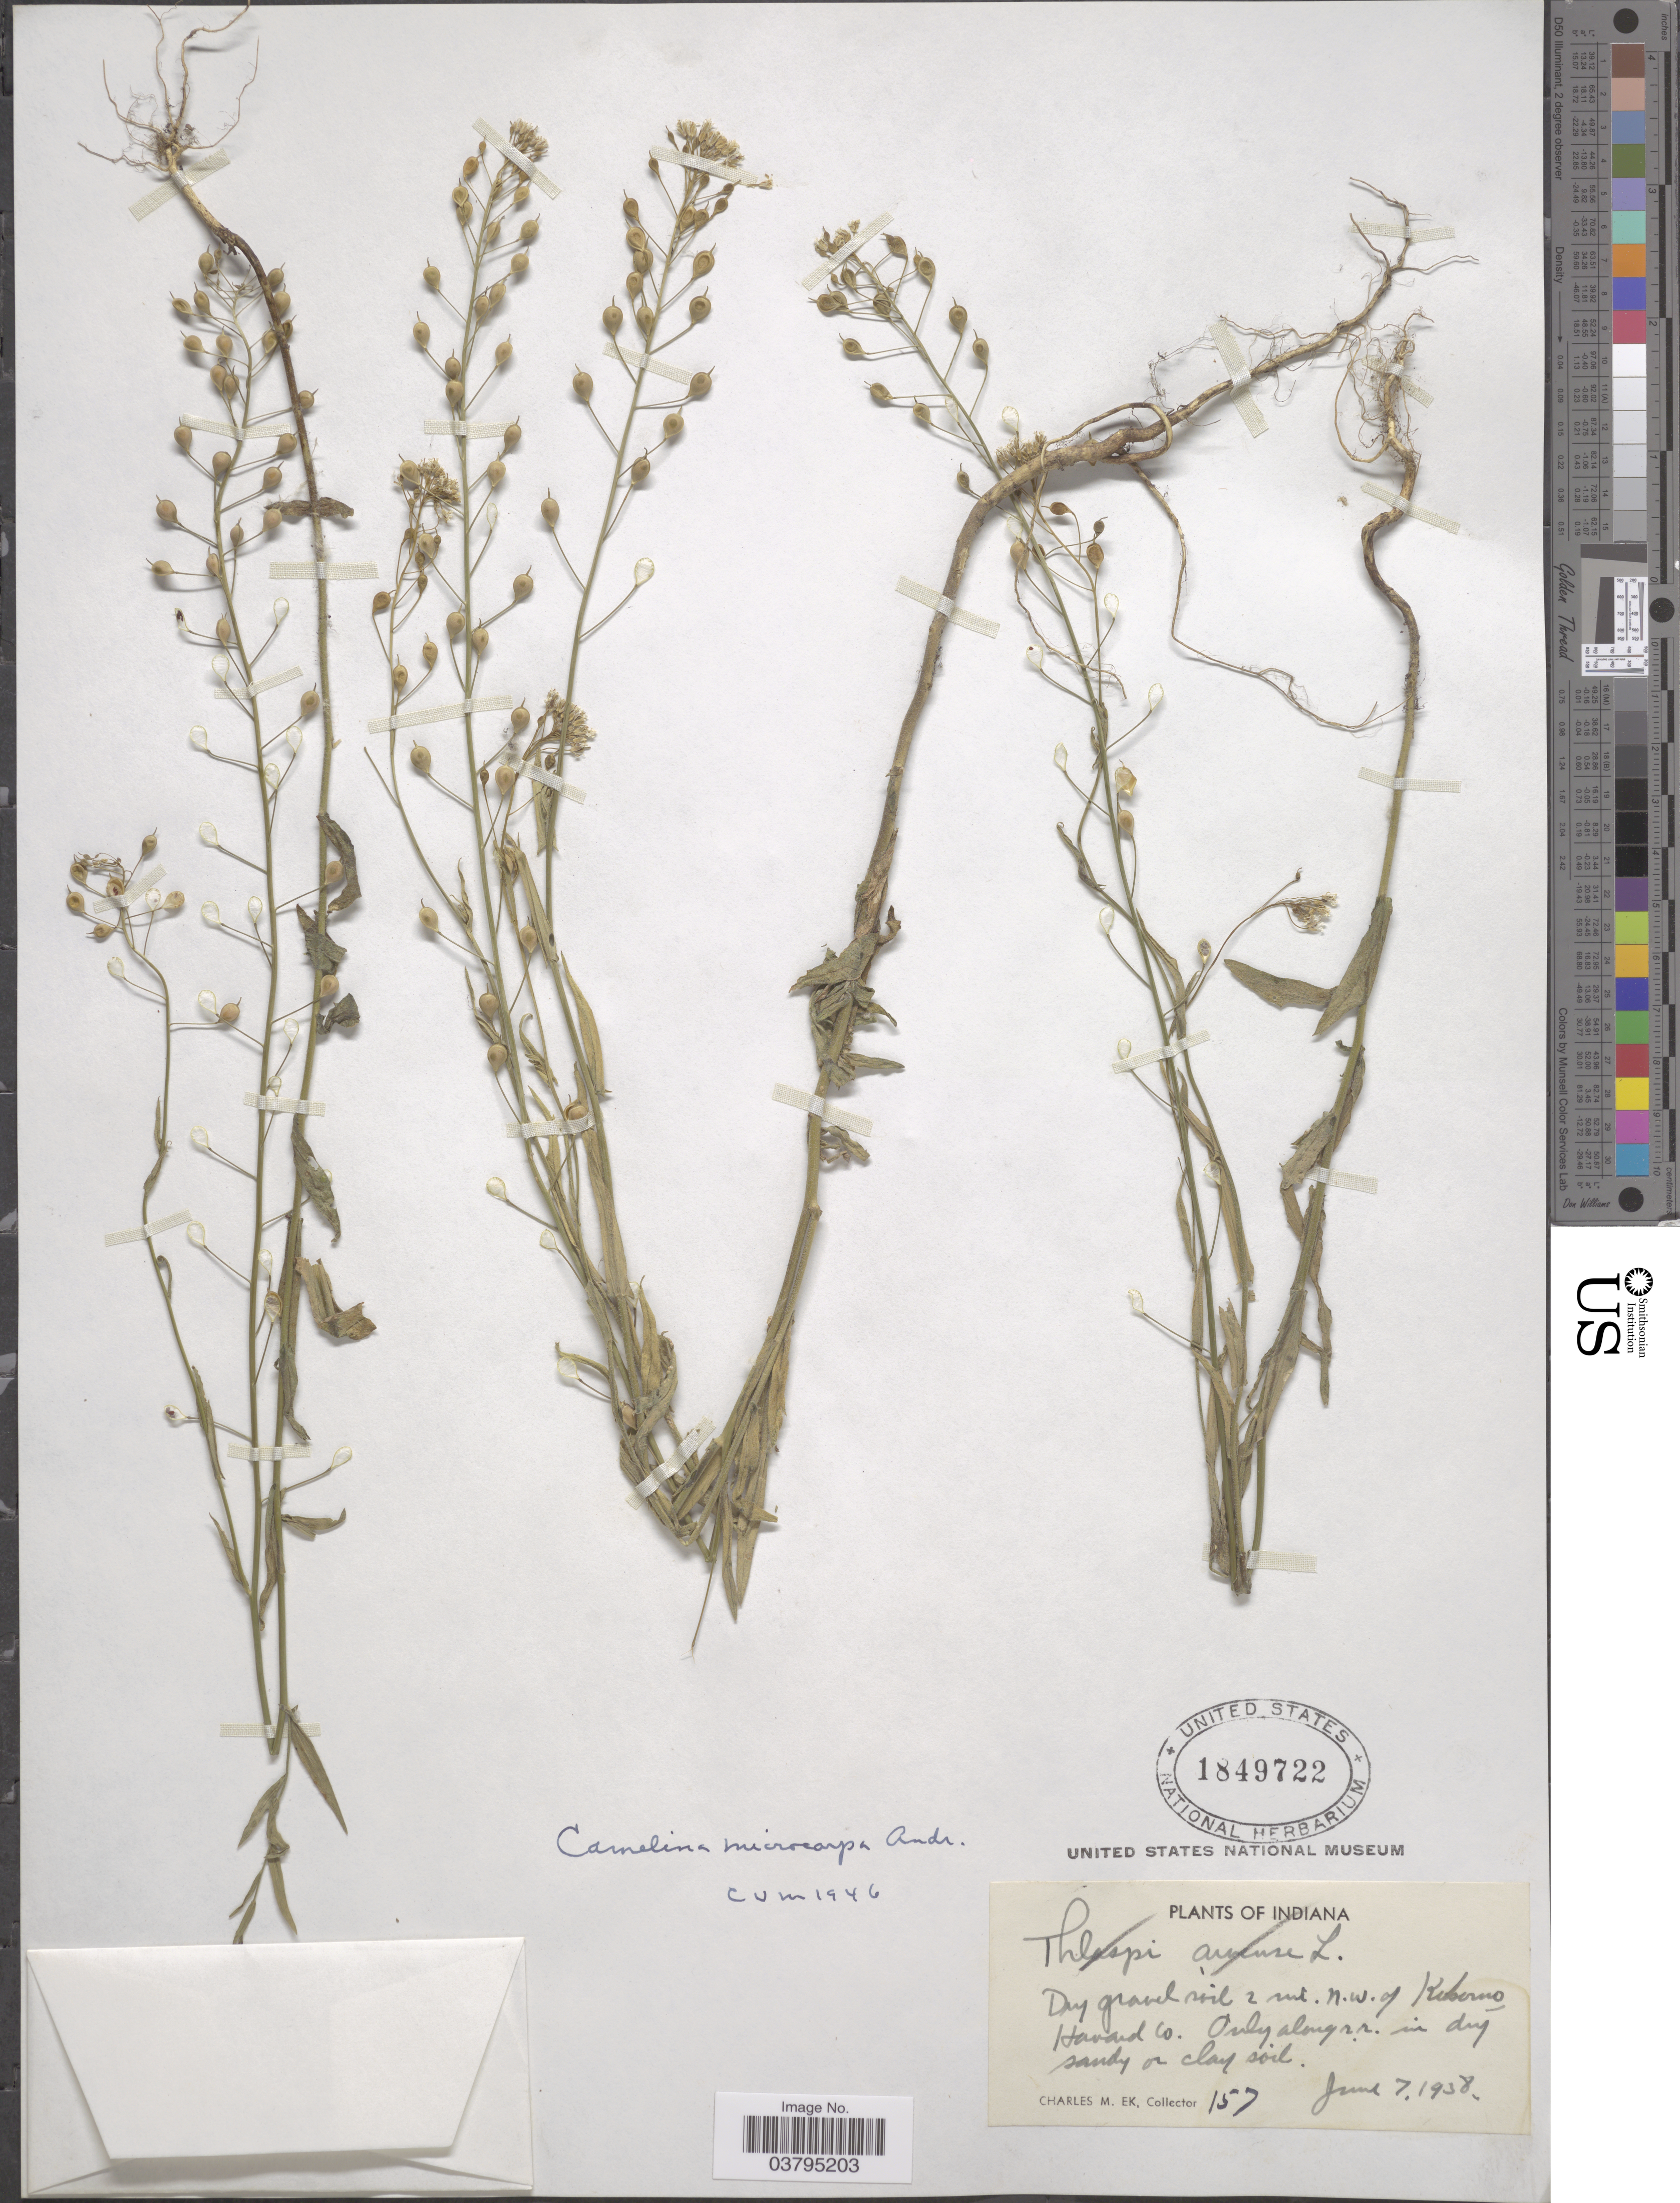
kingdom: Plantae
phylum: Tracheophyta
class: Magnoliopsida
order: Brassicales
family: Brassicaceae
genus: Camelina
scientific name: Camelina microcarpa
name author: DC.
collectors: C. Ek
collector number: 157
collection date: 1938-06-07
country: United States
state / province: Indiana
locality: Dry gravel soil 2 mi. N.W. of Kokomo, Howard Co. Only along r.r. in dry sandy or clay soil.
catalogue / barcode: US 1849722